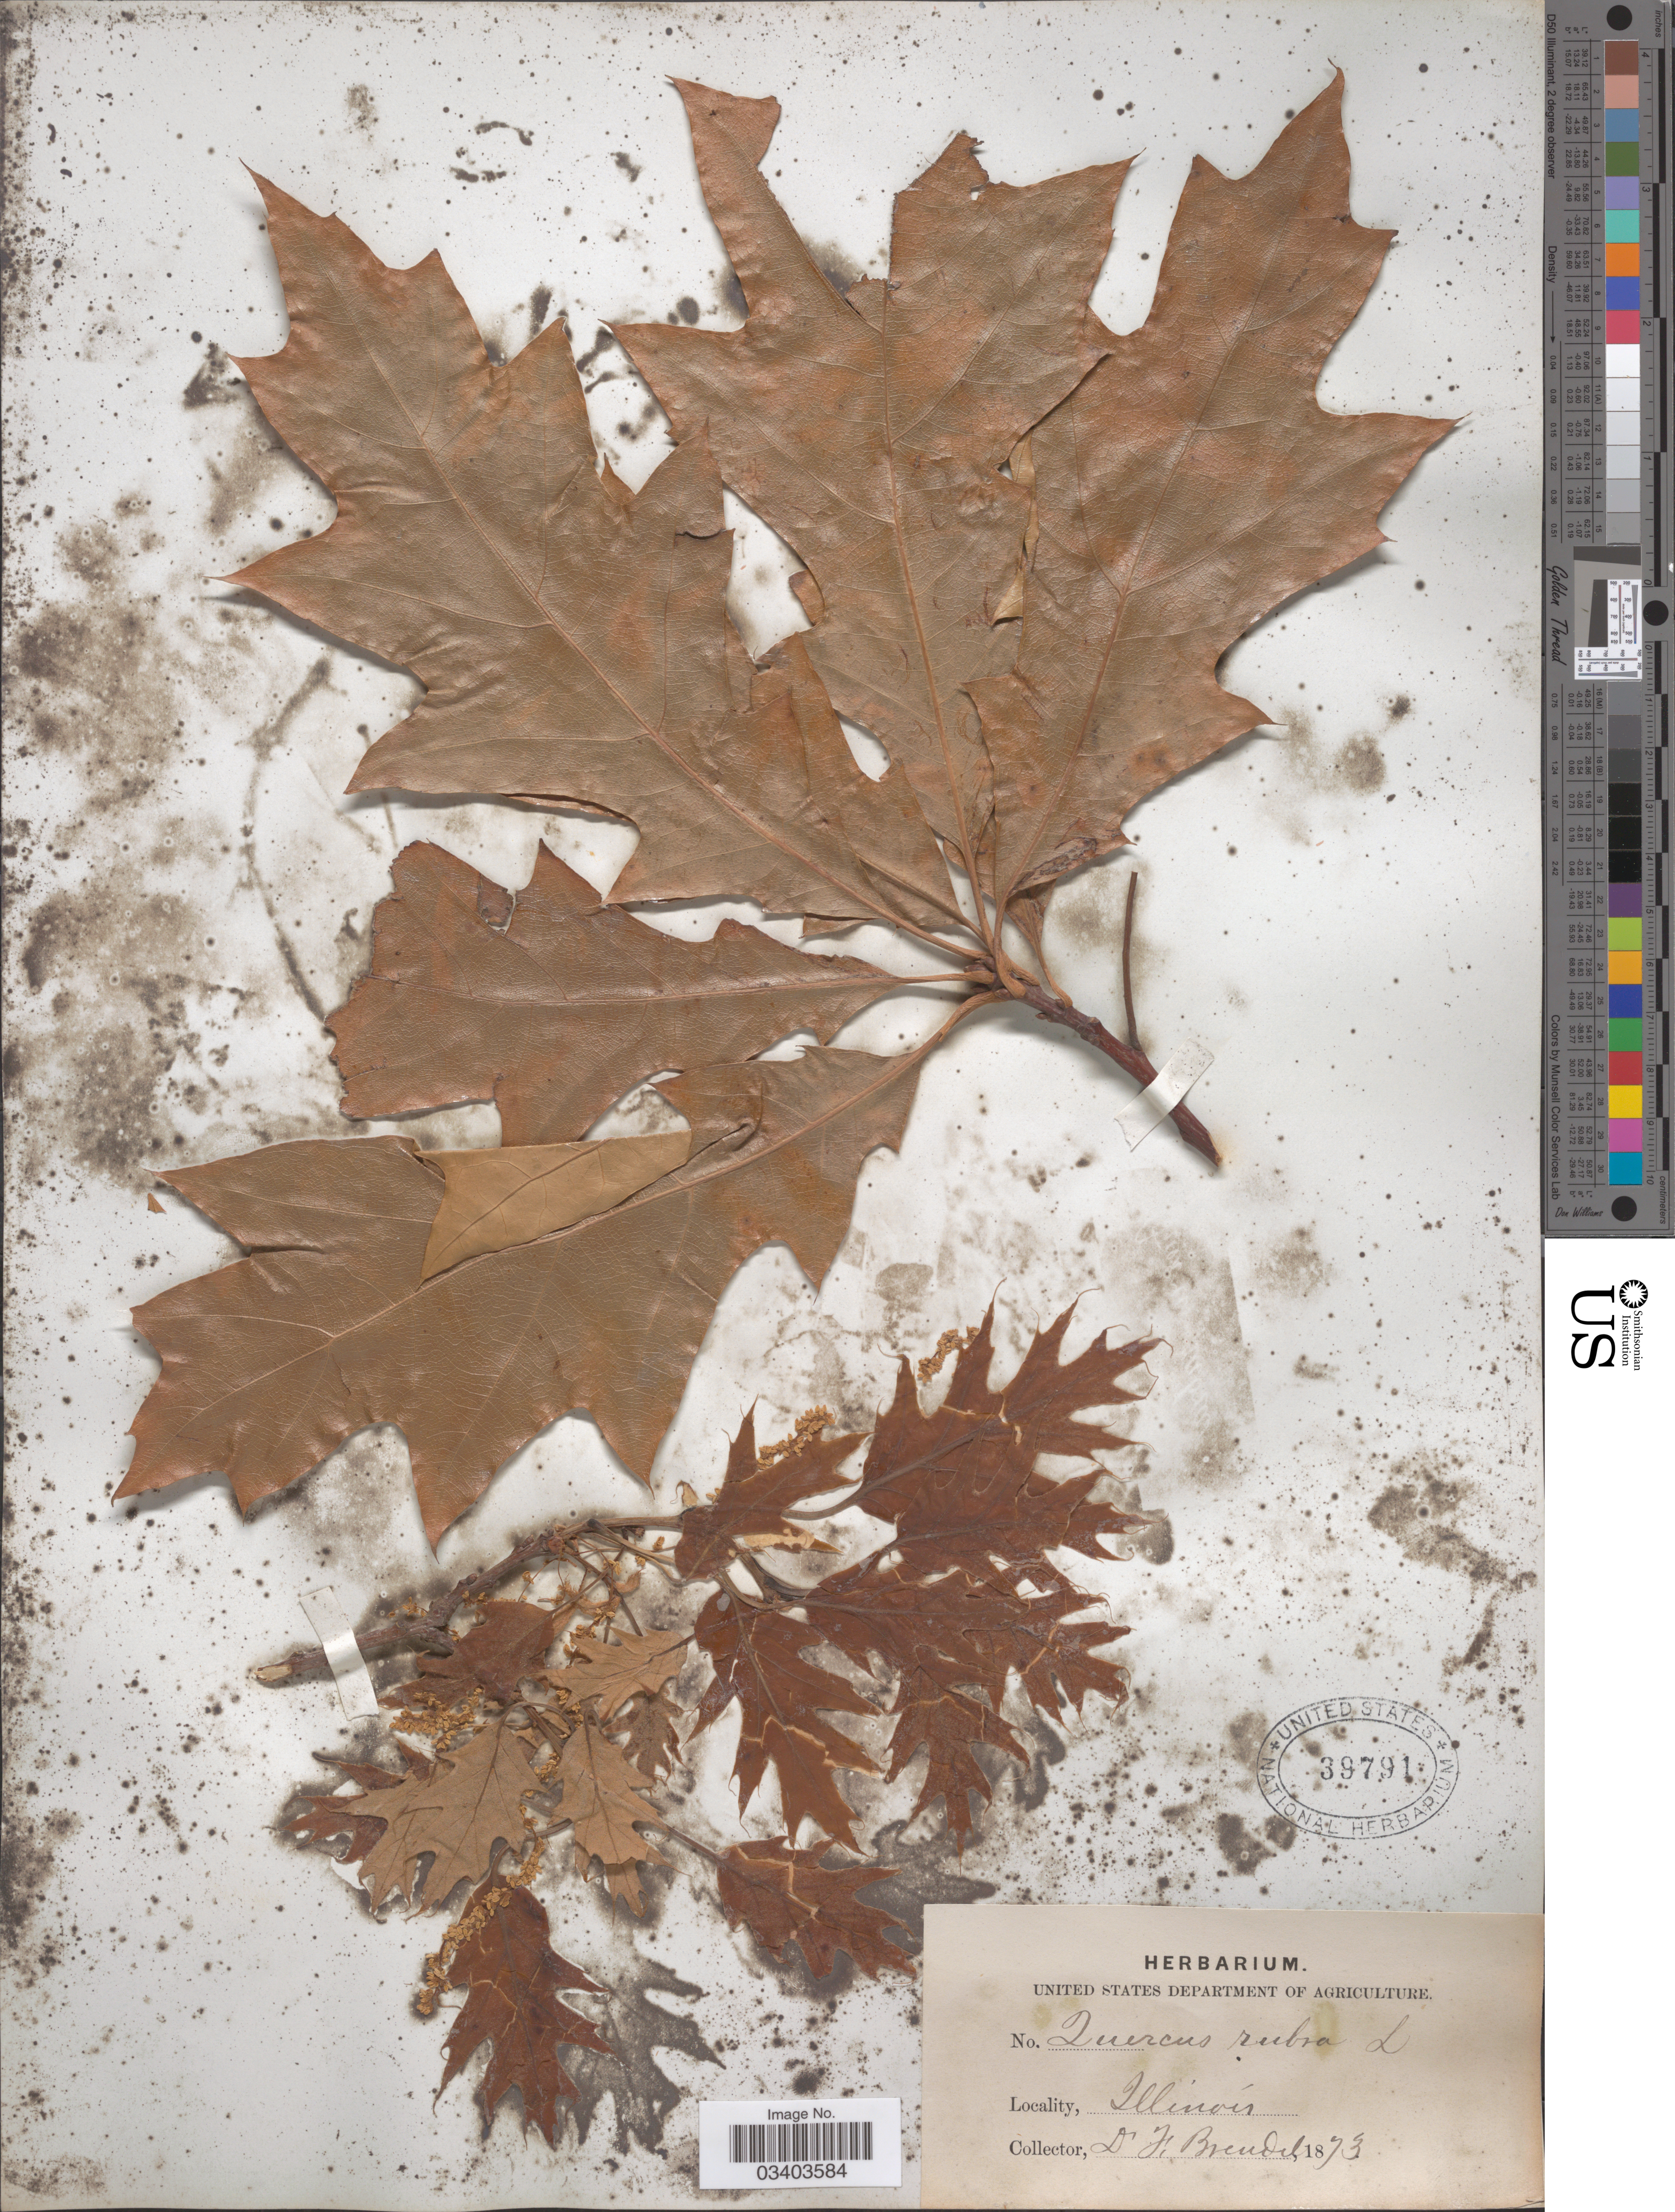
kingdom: Plantae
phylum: Tracheophyta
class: Magnoliopsida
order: Fagales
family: Fagaceae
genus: Quercus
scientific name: Quercus borealis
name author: F. Michx.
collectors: F. Brendel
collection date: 1873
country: United States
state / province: Illinois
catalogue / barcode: US 39791